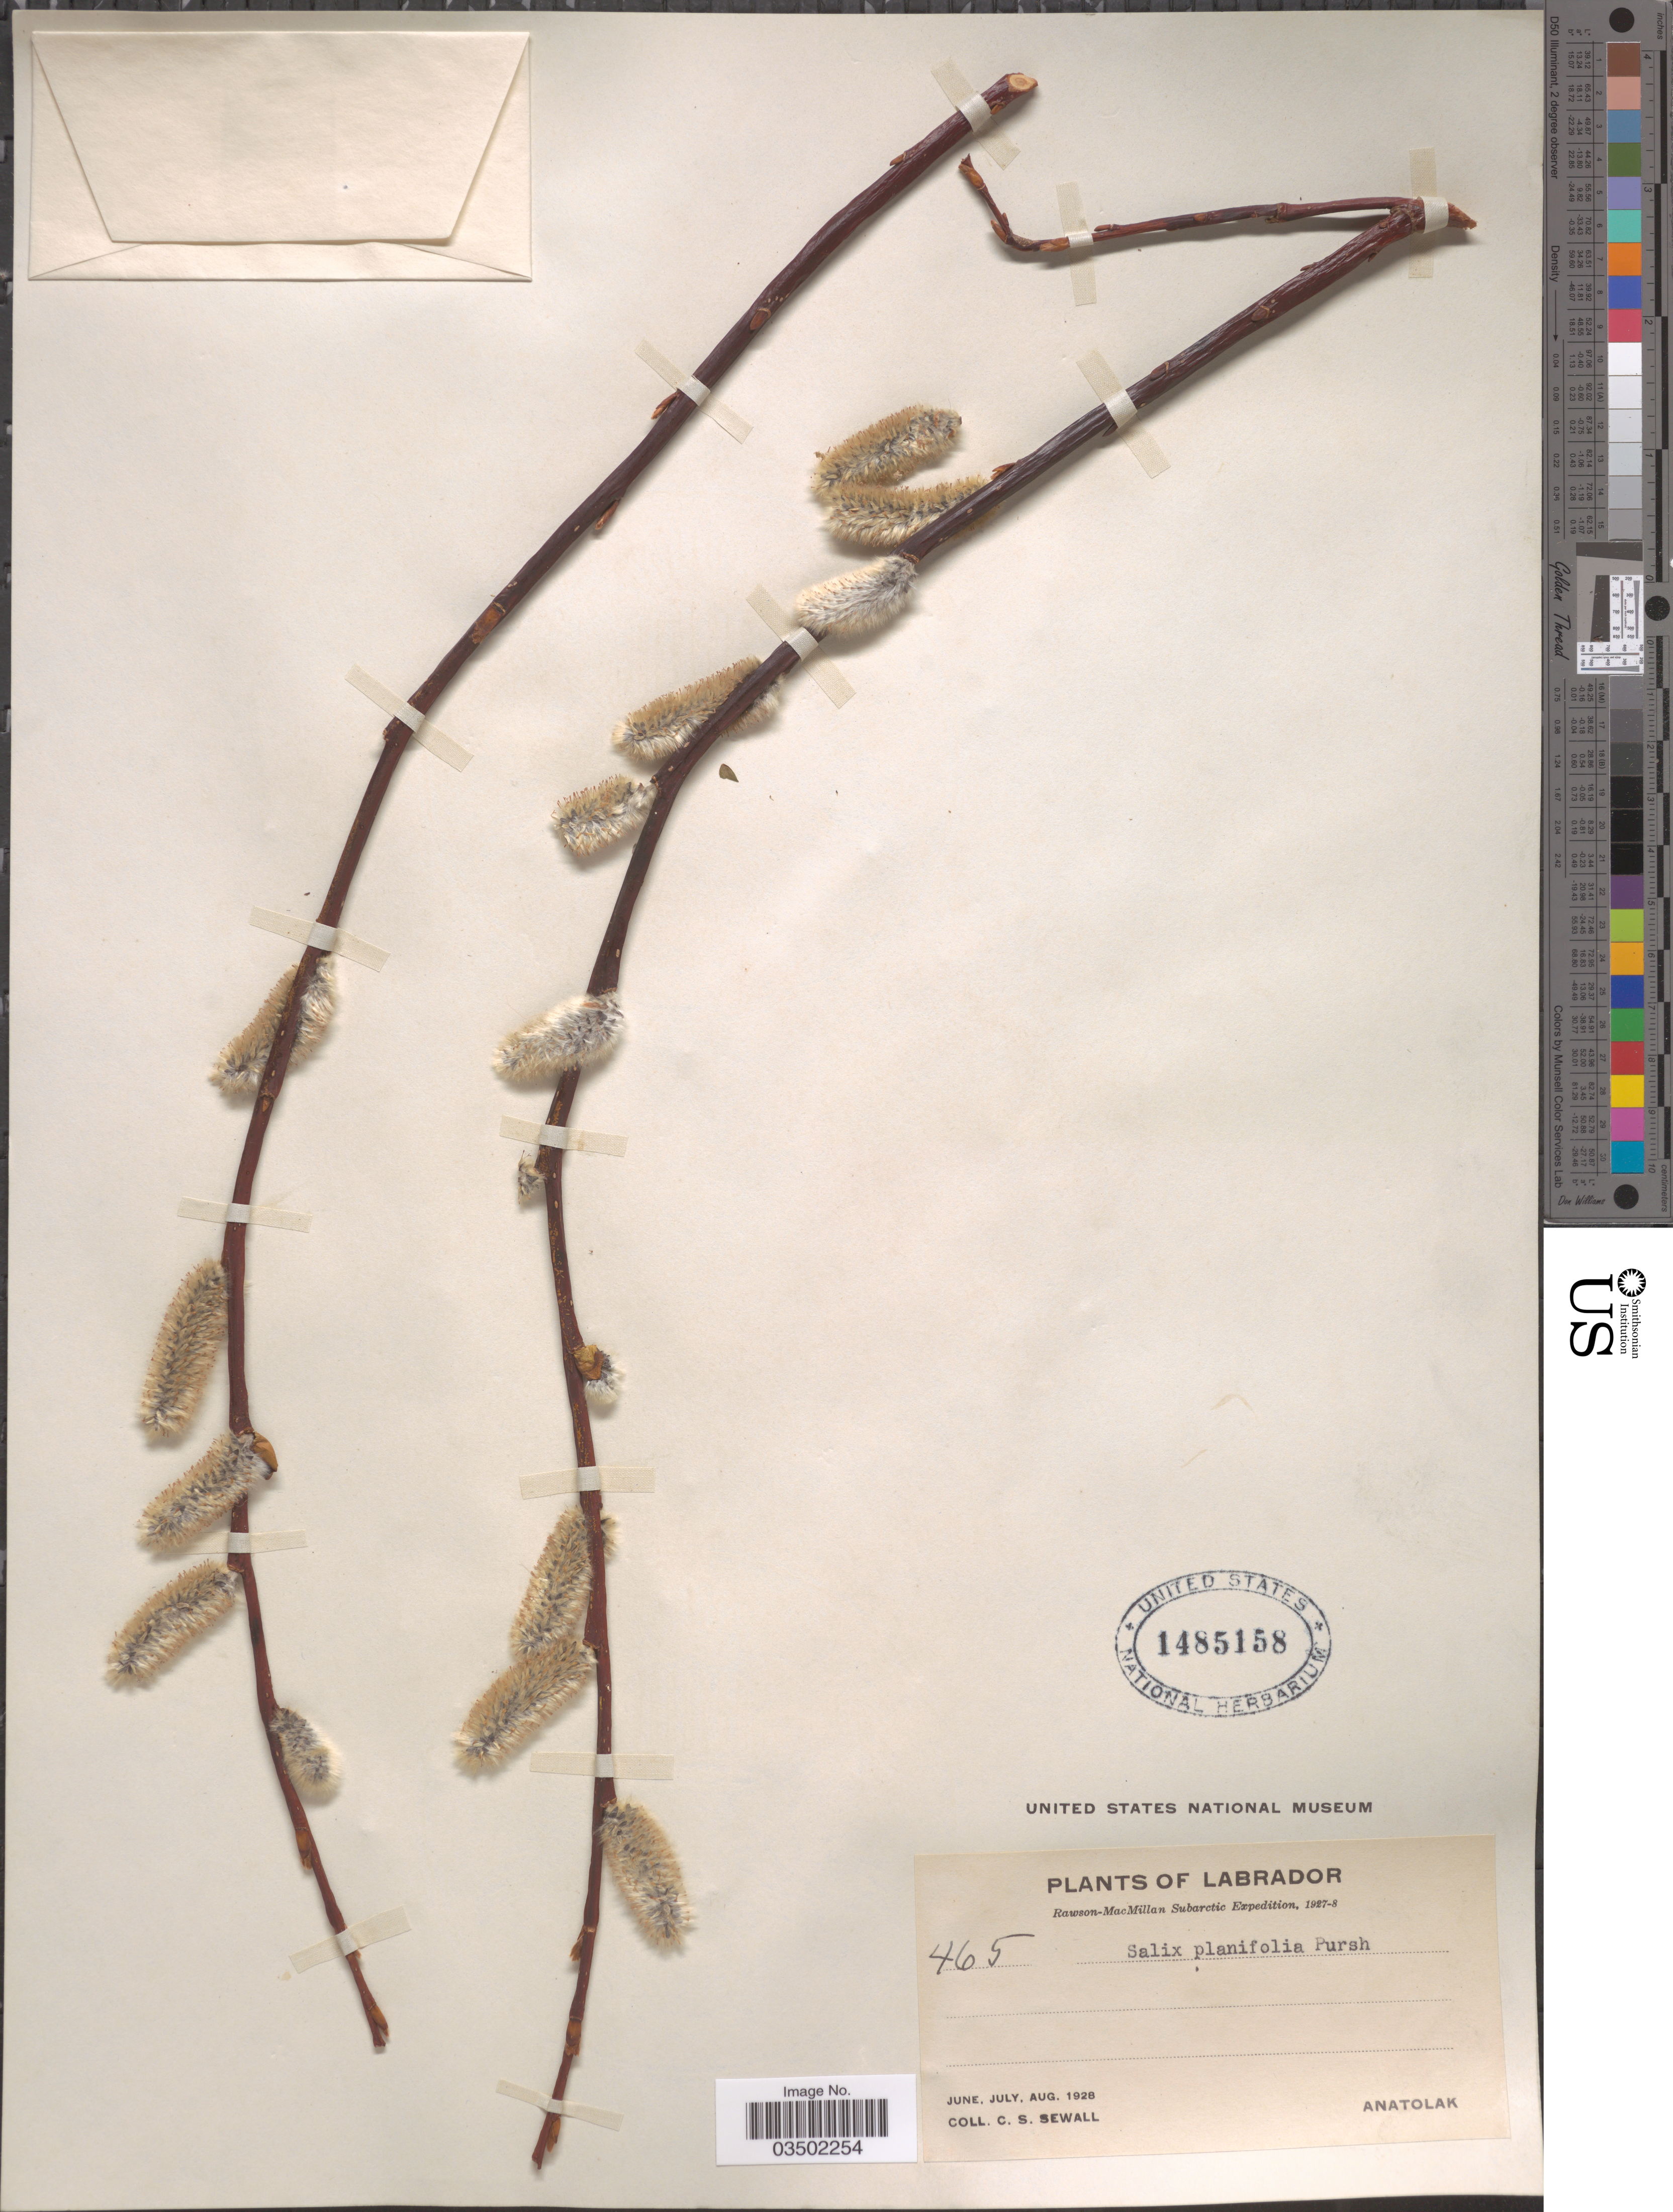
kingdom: Plantae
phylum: Tracheophyta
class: Magnoliopsida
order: Malpighiales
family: Salicaceae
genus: Salix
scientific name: Salix planifolia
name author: Pursh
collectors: C. Sewall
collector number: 465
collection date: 1928-06/1928-08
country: Canada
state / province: Newfoundland and Labrador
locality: Labrador. Anatolak.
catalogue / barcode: US 1485158